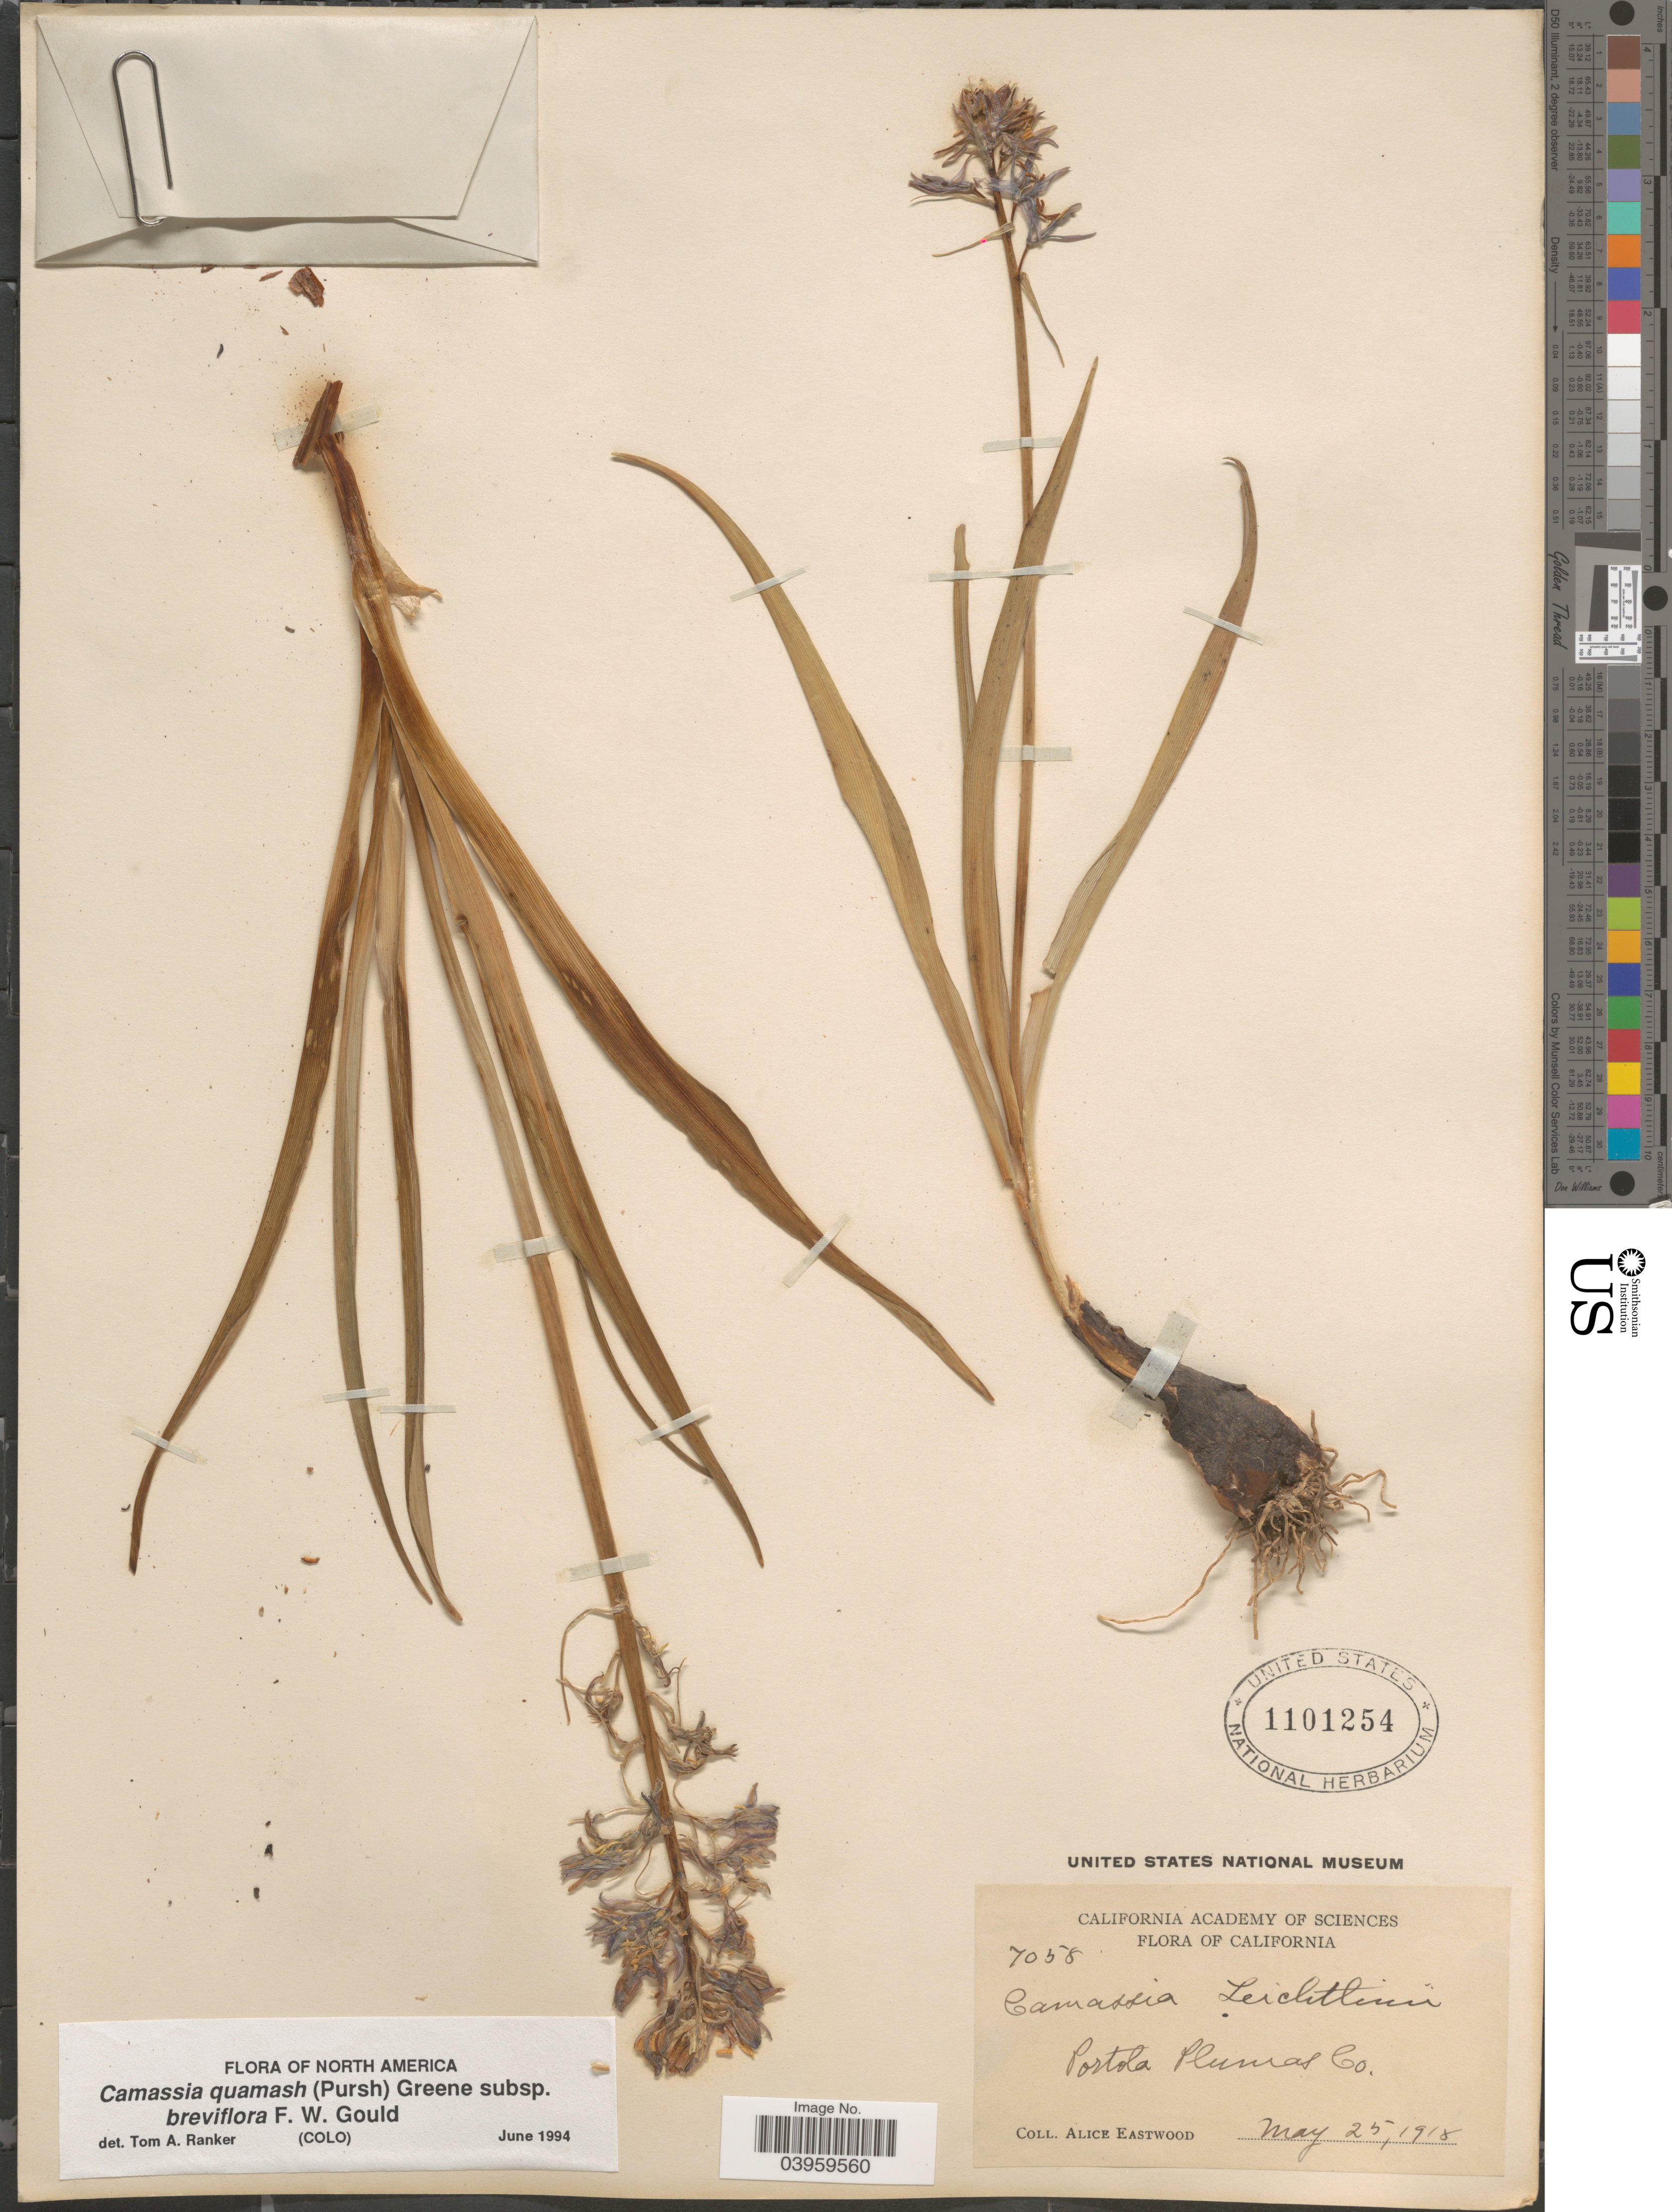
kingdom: Plantae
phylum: Tracheophyta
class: Liliopsida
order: Asparagales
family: Asparagaceae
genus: Camassia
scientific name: Camassia quamash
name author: (Pursh) Greene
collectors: A. Eastwood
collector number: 7058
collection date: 1918-05-25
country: United States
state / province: California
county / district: Plumas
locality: Portola Plumas Co.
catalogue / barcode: US 1101254